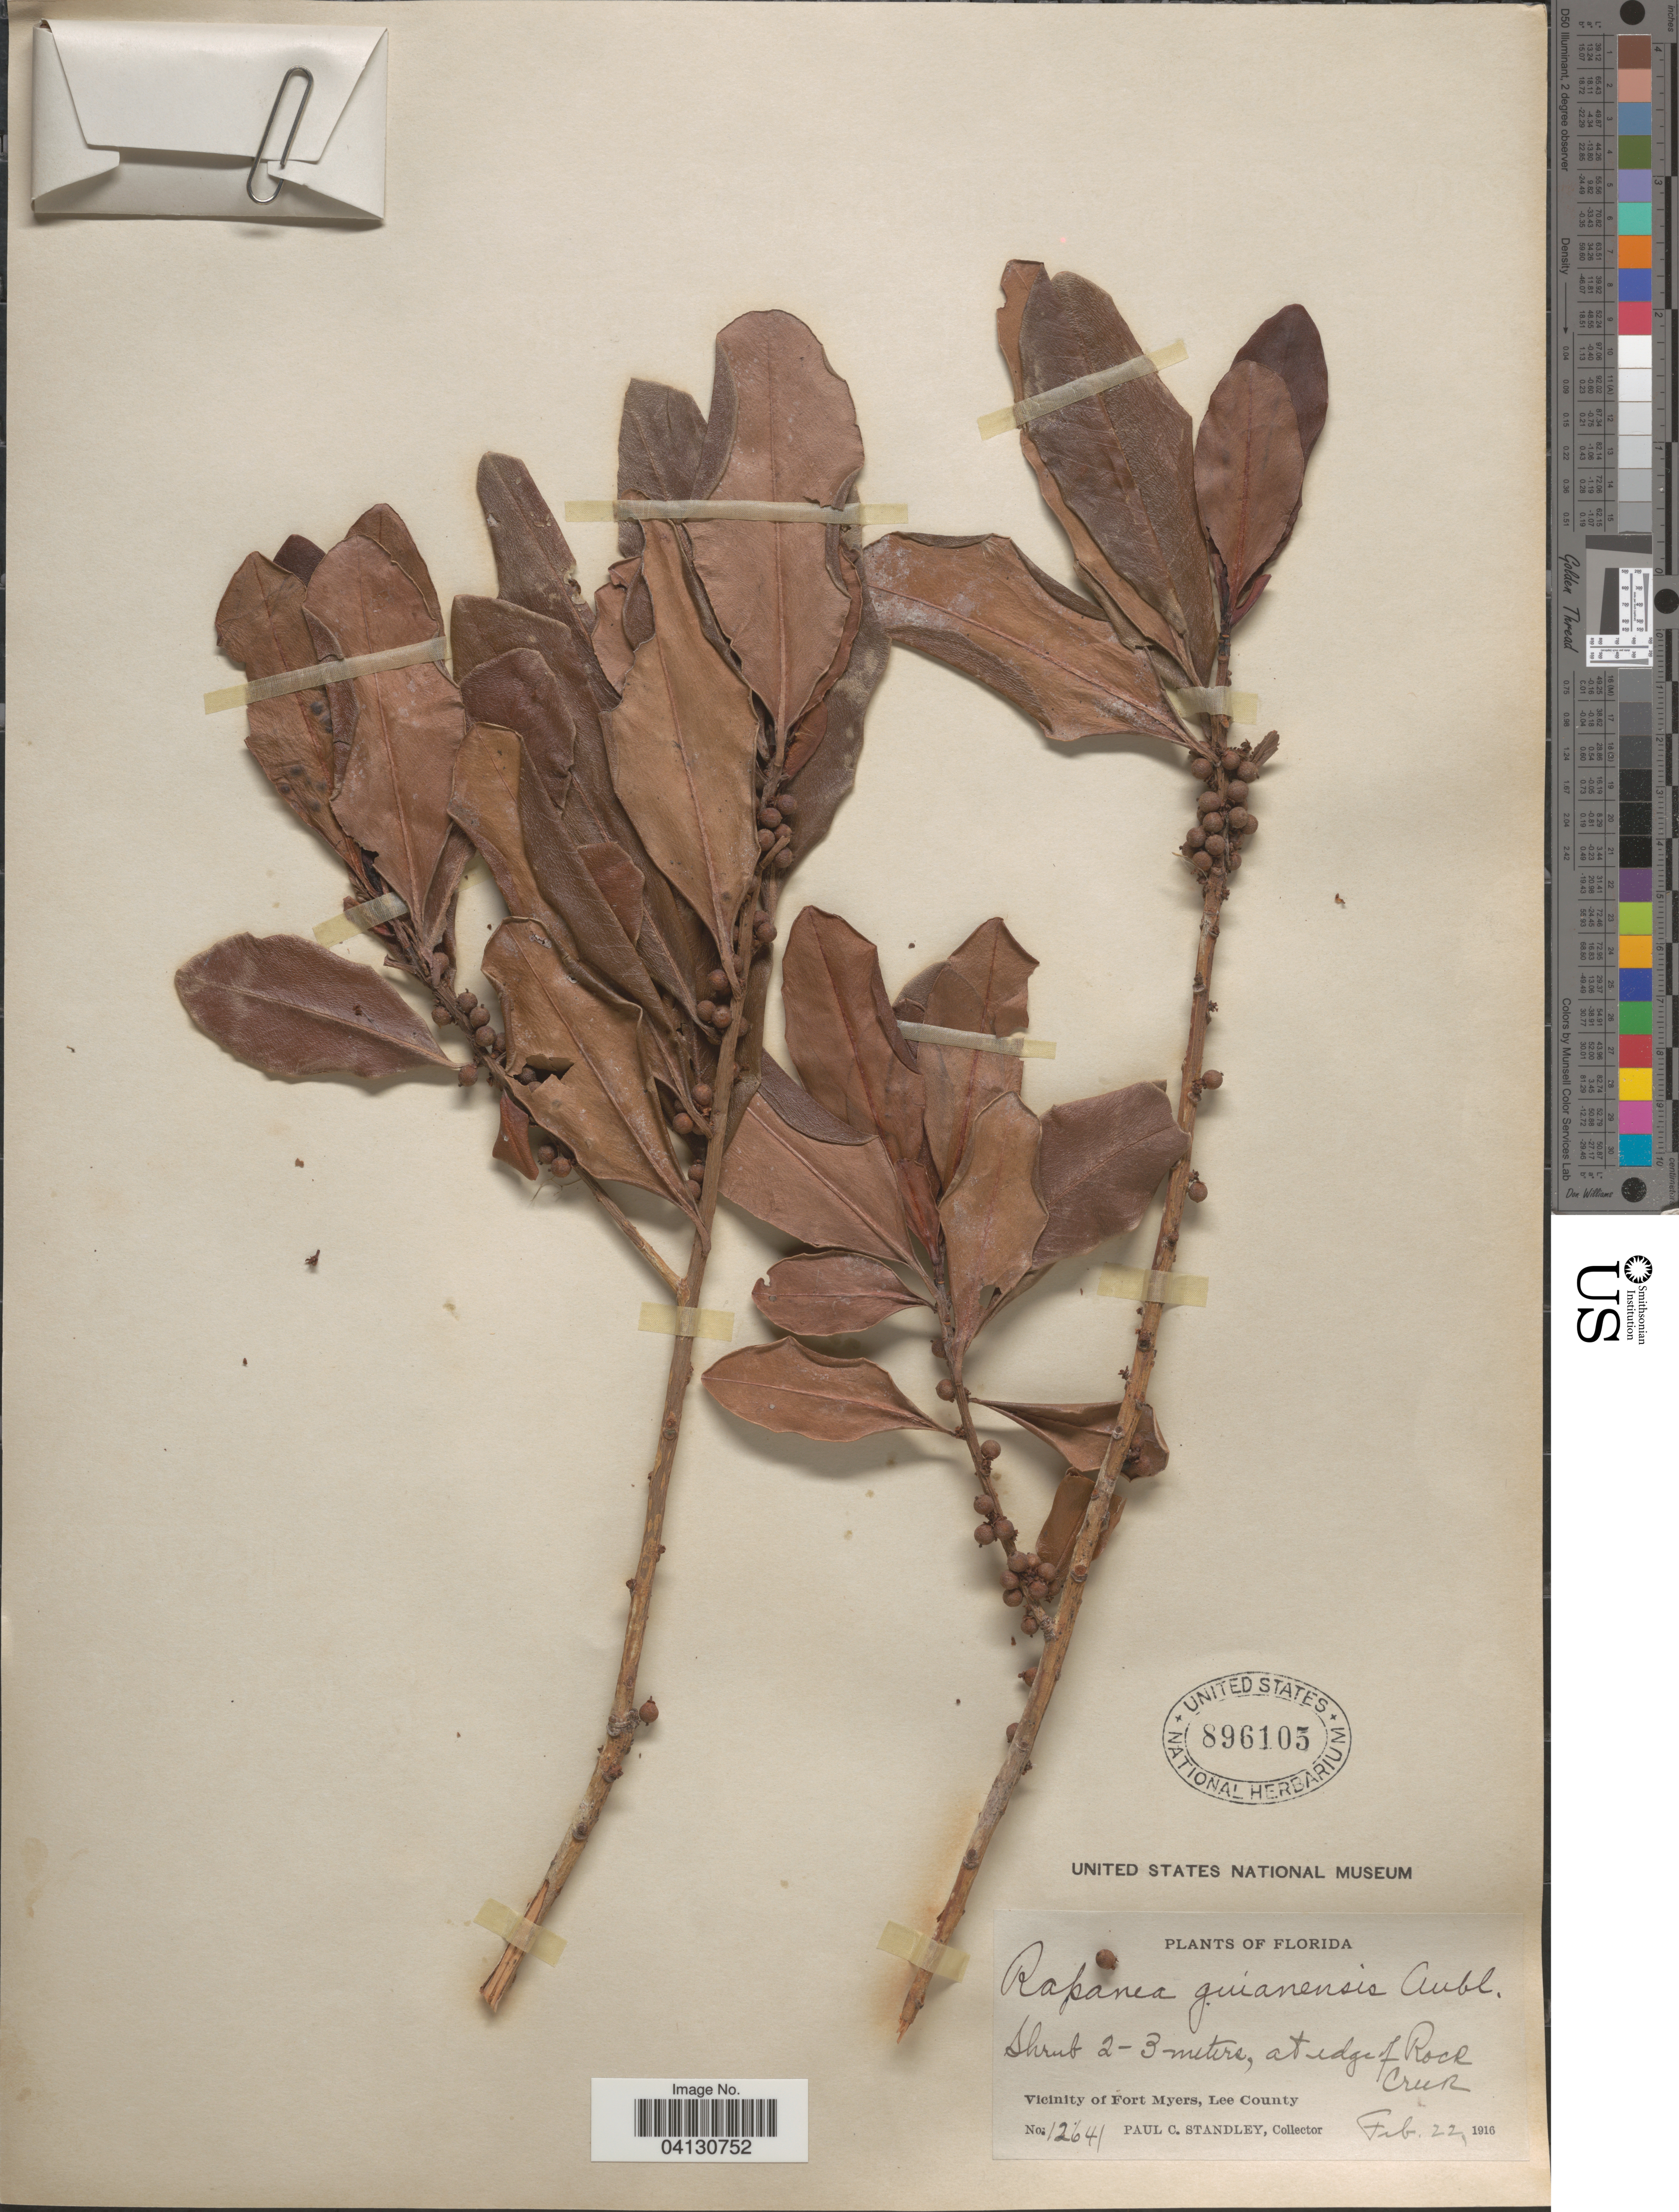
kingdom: Plantae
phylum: Tracheophyta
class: Magnoliopsida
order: Ericales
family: Primulaceae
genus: Rapanea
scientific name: Rapanea guianensis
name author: Aubl.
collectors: P. C. Standley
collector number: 12641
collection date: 1916-02-22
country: United States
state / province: Florida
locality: At edge of Rock Creek. Vicinity of Fort Myers, Lee County.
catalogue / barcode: US 896105